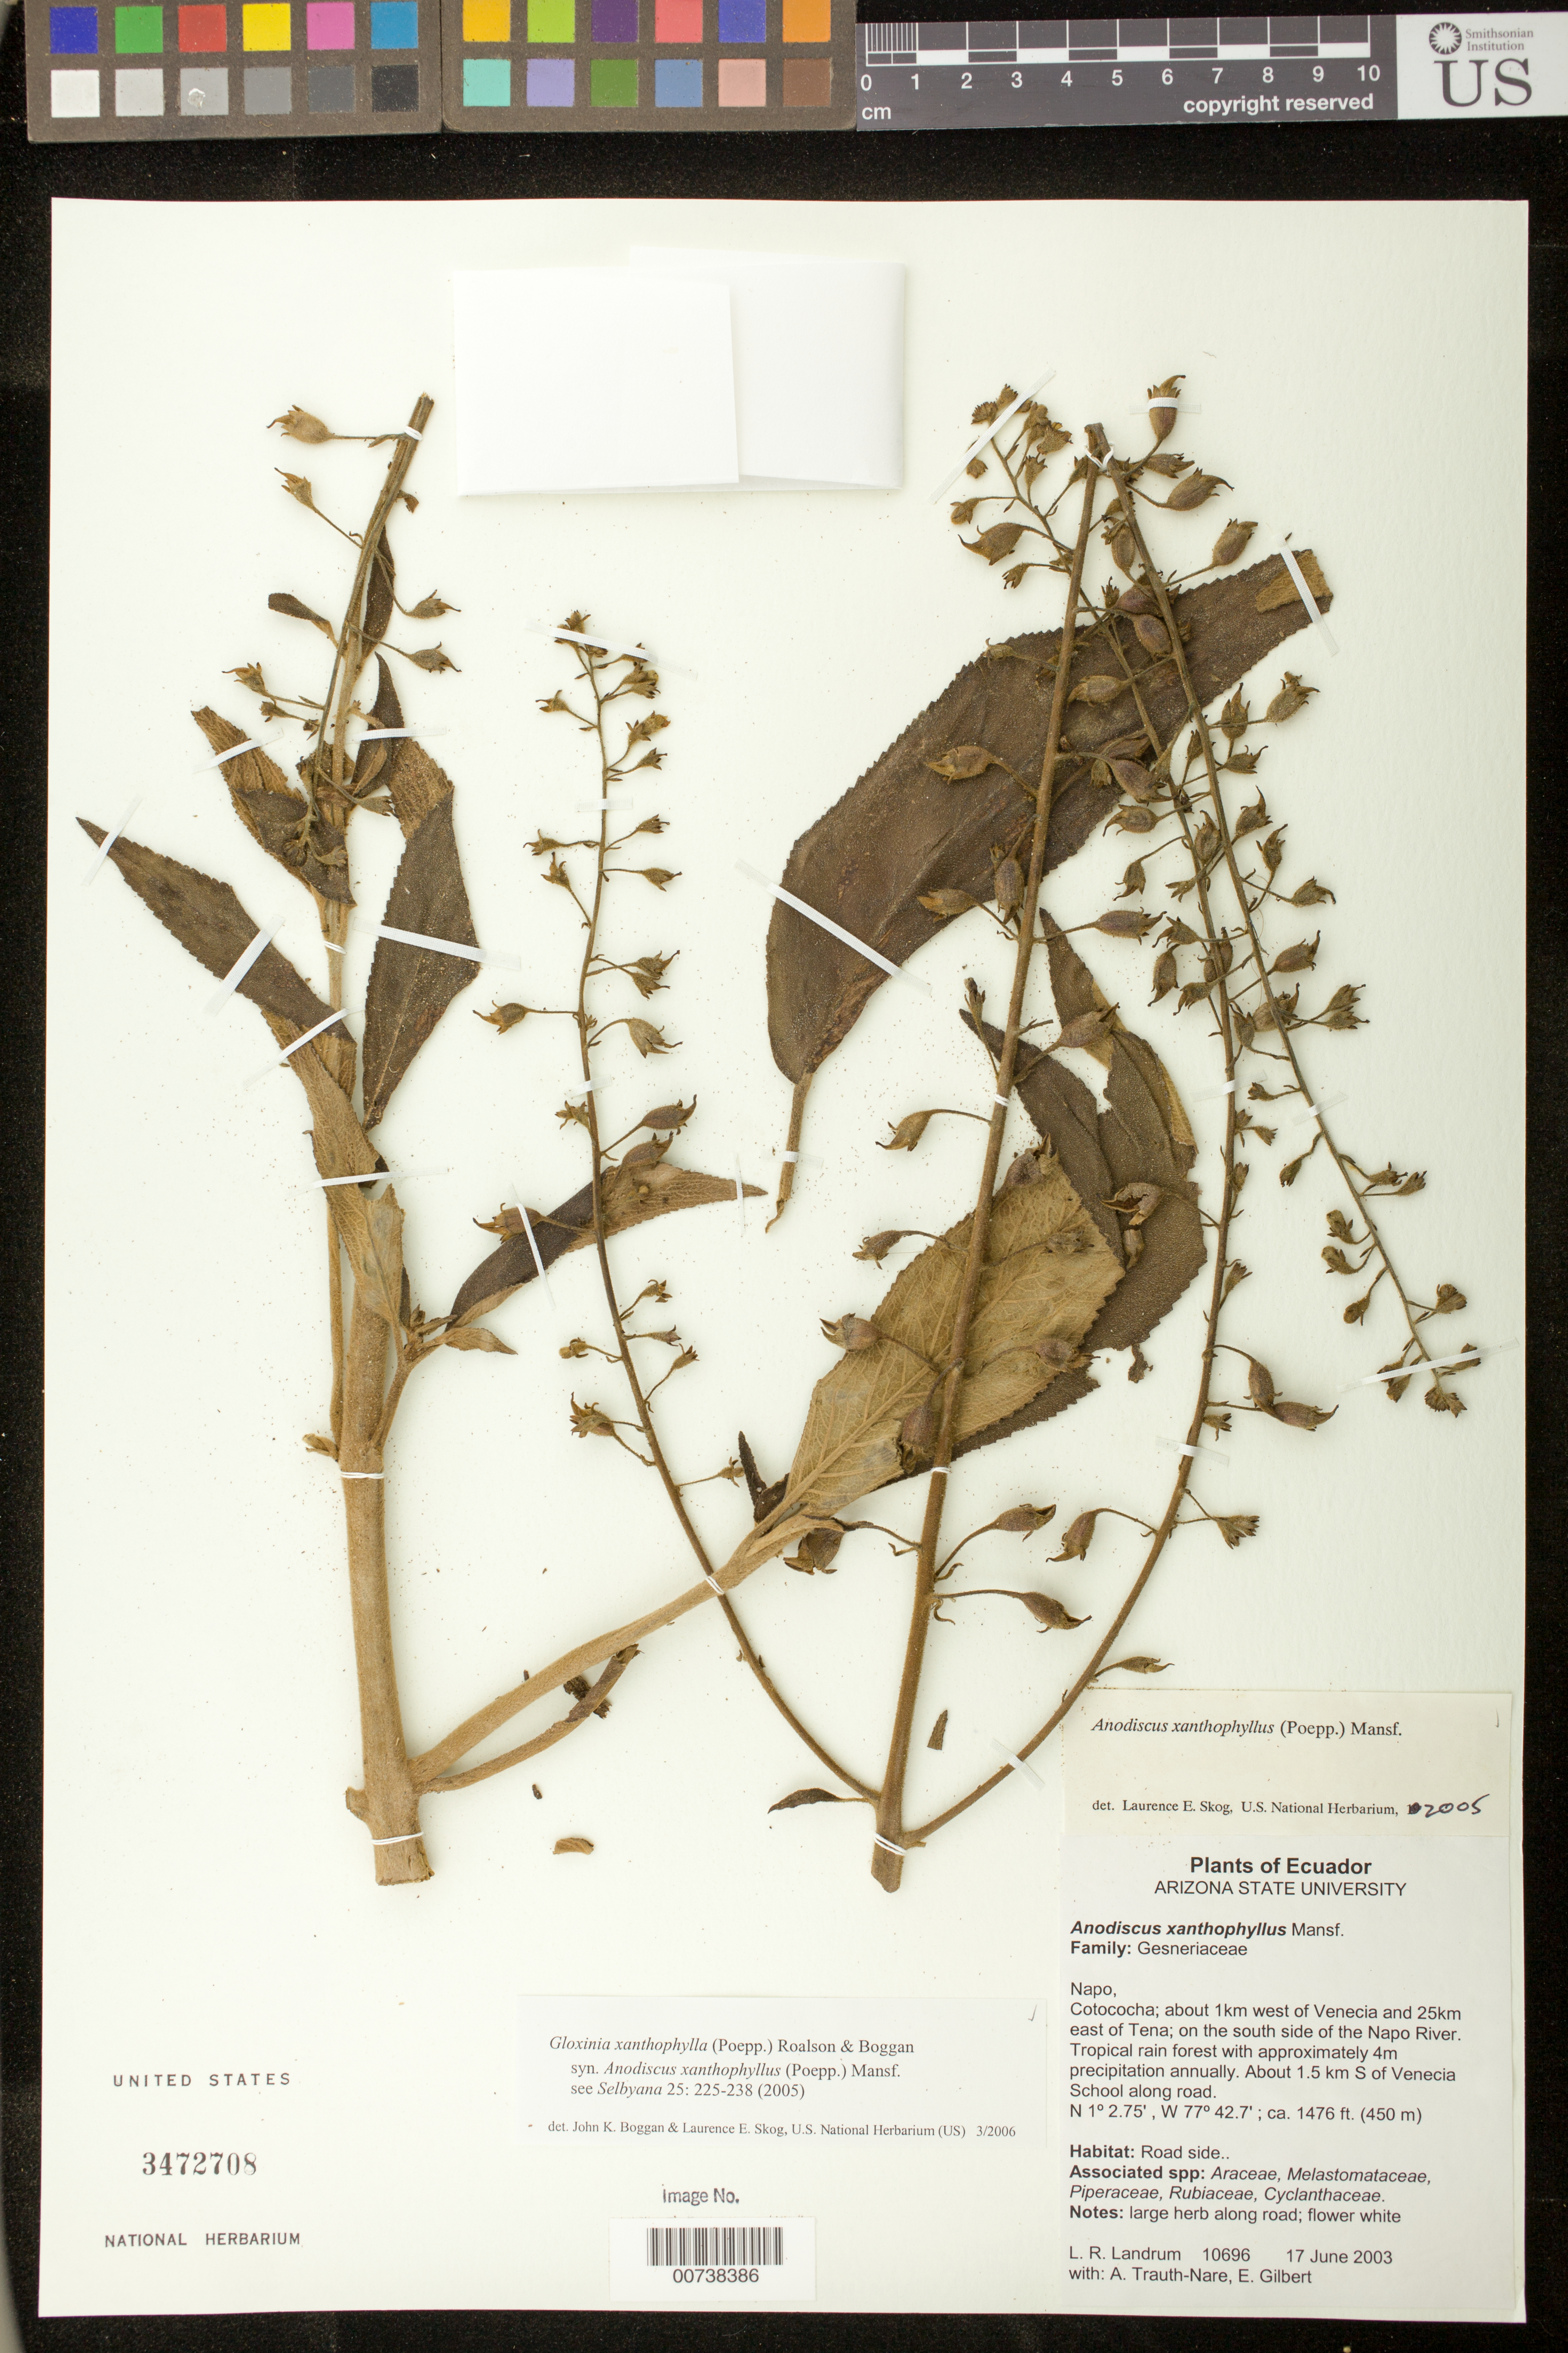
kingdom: Plantae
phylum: Tracheophyta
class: Magnoliopsida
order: Lamiales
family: Gesneriaceae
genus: Gloxinia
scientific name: Gloxinia xanthophylla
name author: (Poepp.) Roalson & Boggan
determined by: Boggan, J. K.; Skog, L. E.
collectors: L. R. Landrum, A. Trauth-Nare & E. Gilbert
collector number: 10696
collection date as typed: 17 Jun 2003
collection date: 2003-06-17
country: Ecuador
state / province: Napo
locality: Napo, Cotocacha; about 1 km west of Venecia and 25 km east ofTena; on the south side of the Napo River, about 1.5 km S of Venecia School along road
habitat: Tropical rain forest with approximately 4 m precipitation annually, roadside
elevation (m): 450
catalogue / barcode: US 3472708